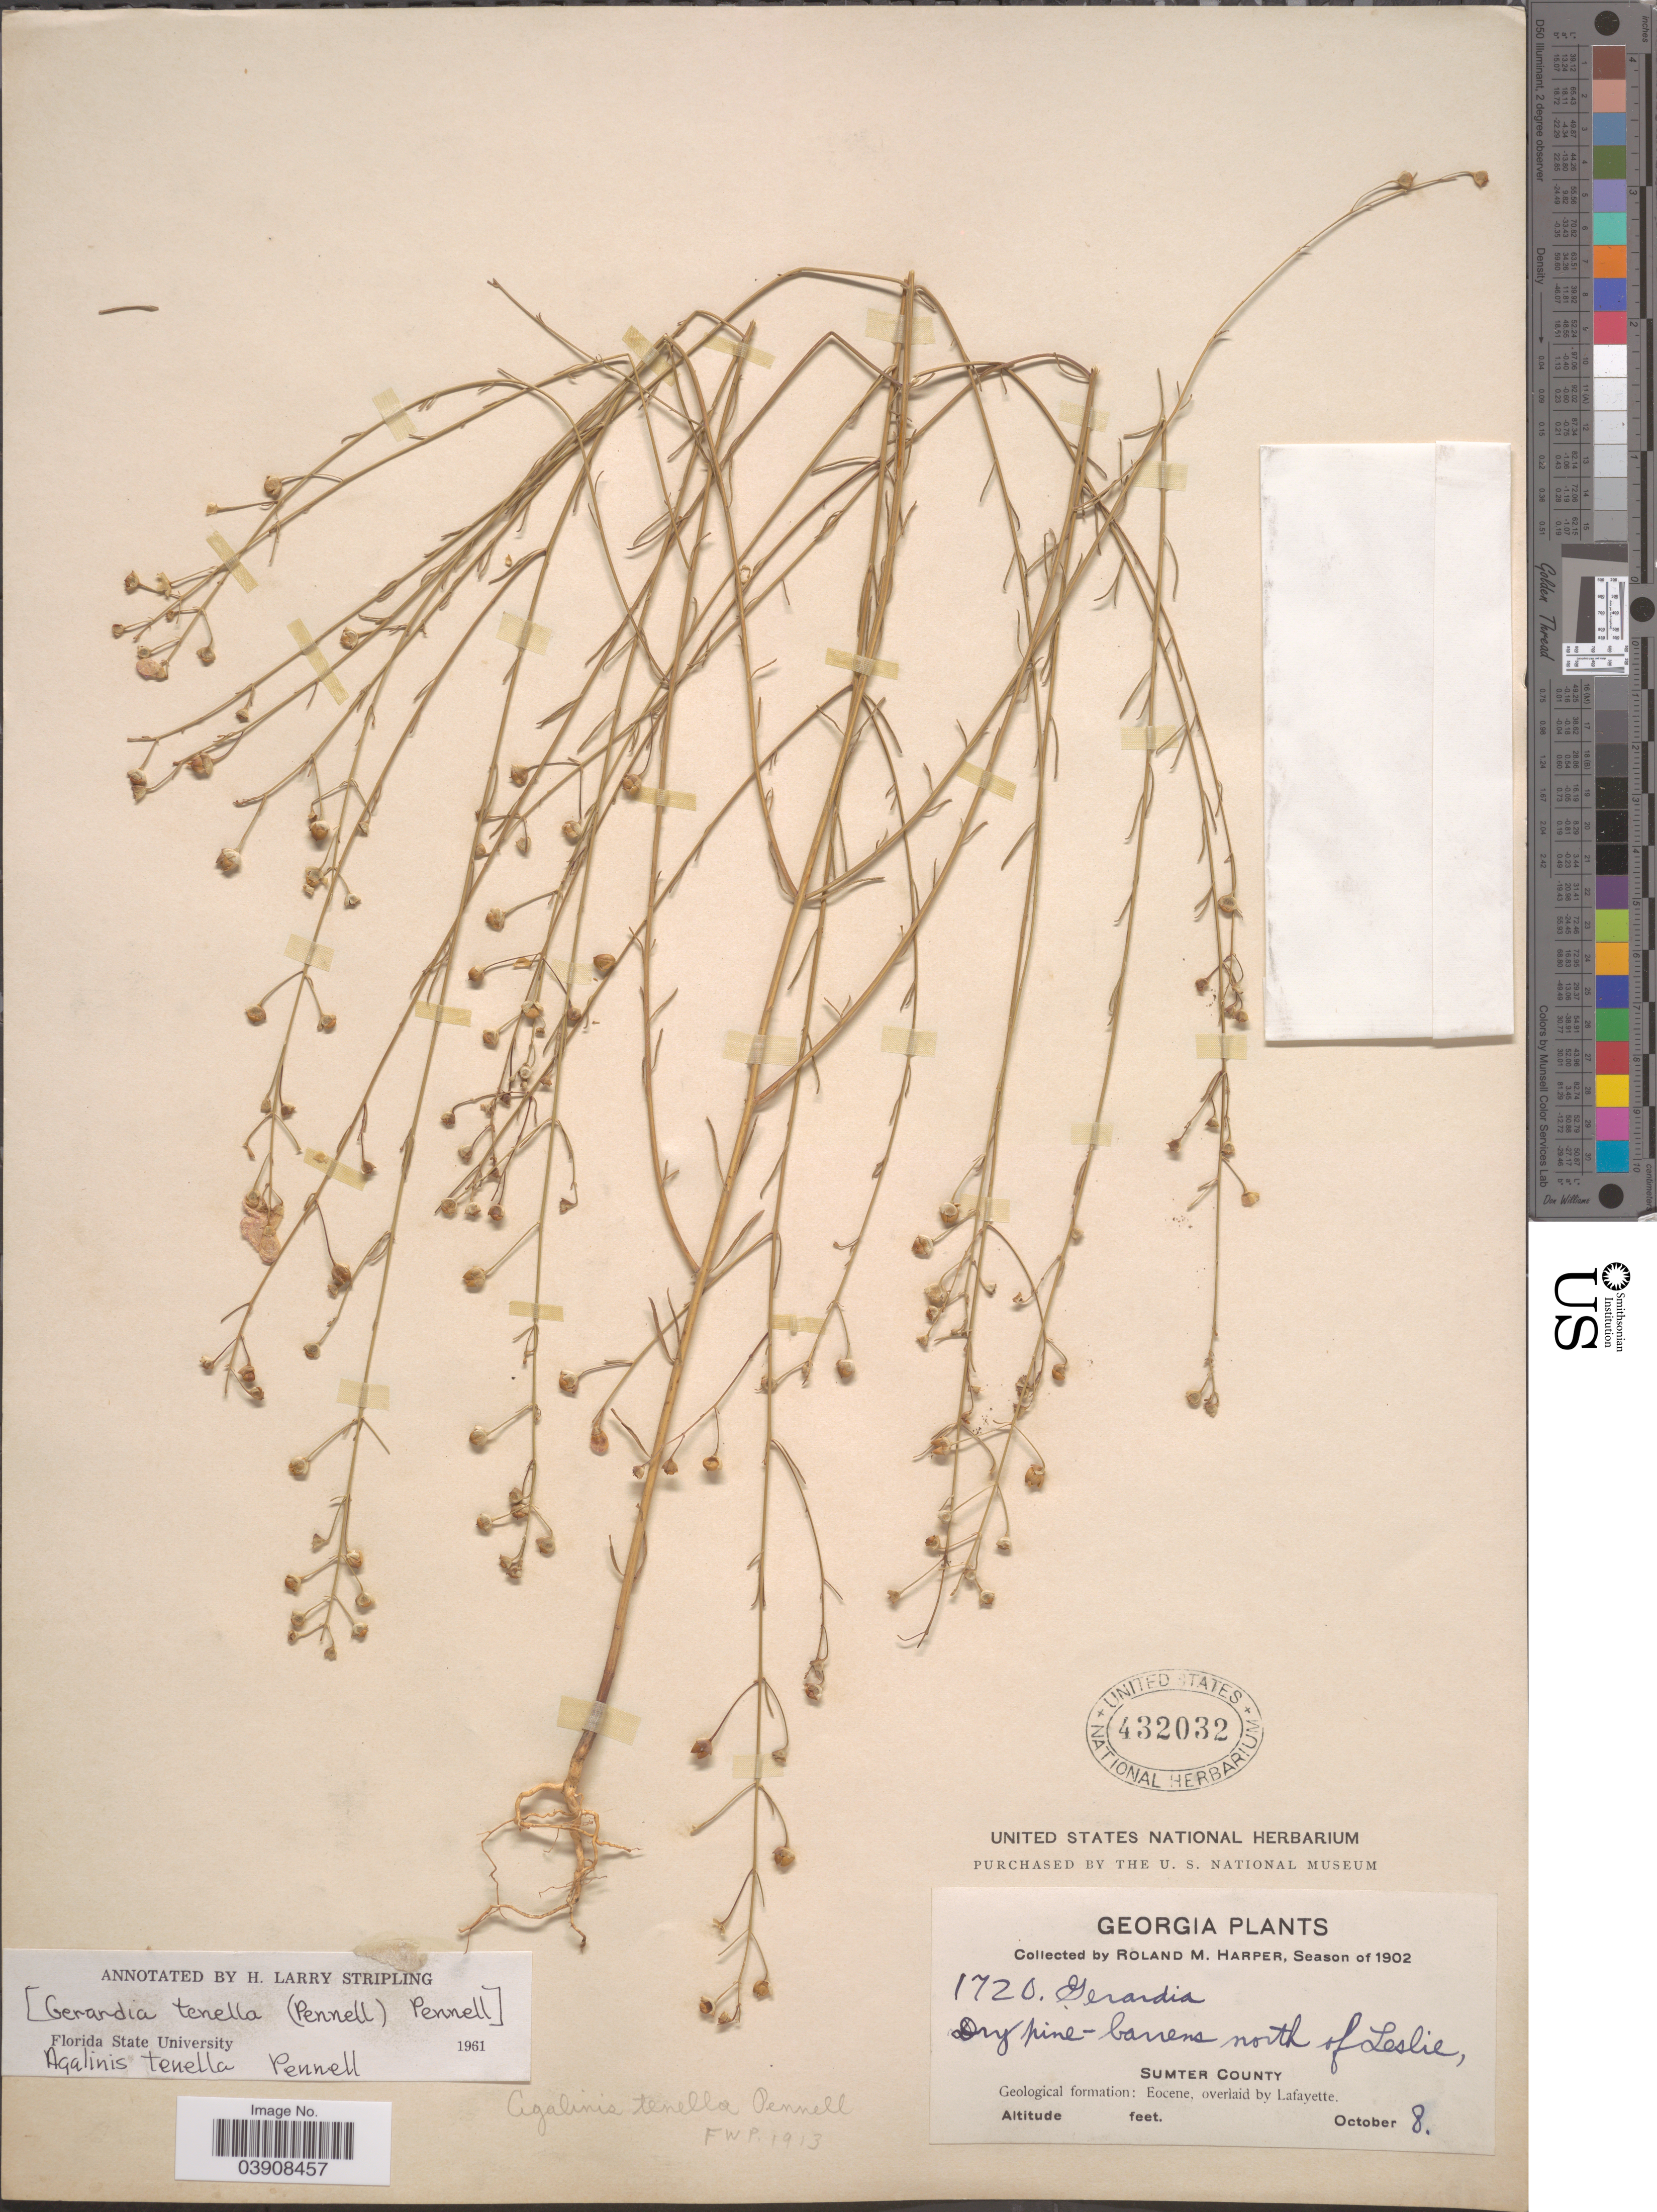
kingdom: Plantae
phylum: Tracheophyta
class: Magnoliopsida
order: Lamiales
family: Orobanchaceae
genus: Agalinis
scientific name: Agalinis tenella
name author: Pennell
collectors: R. Harper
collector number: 1720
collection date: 1902-10-08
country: United States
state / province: Georgia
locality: Dry pine-barrens north of Leslie, Sumter County. Geological formation: Eocene, overlaid by Lafayette.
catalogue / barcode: US 432032